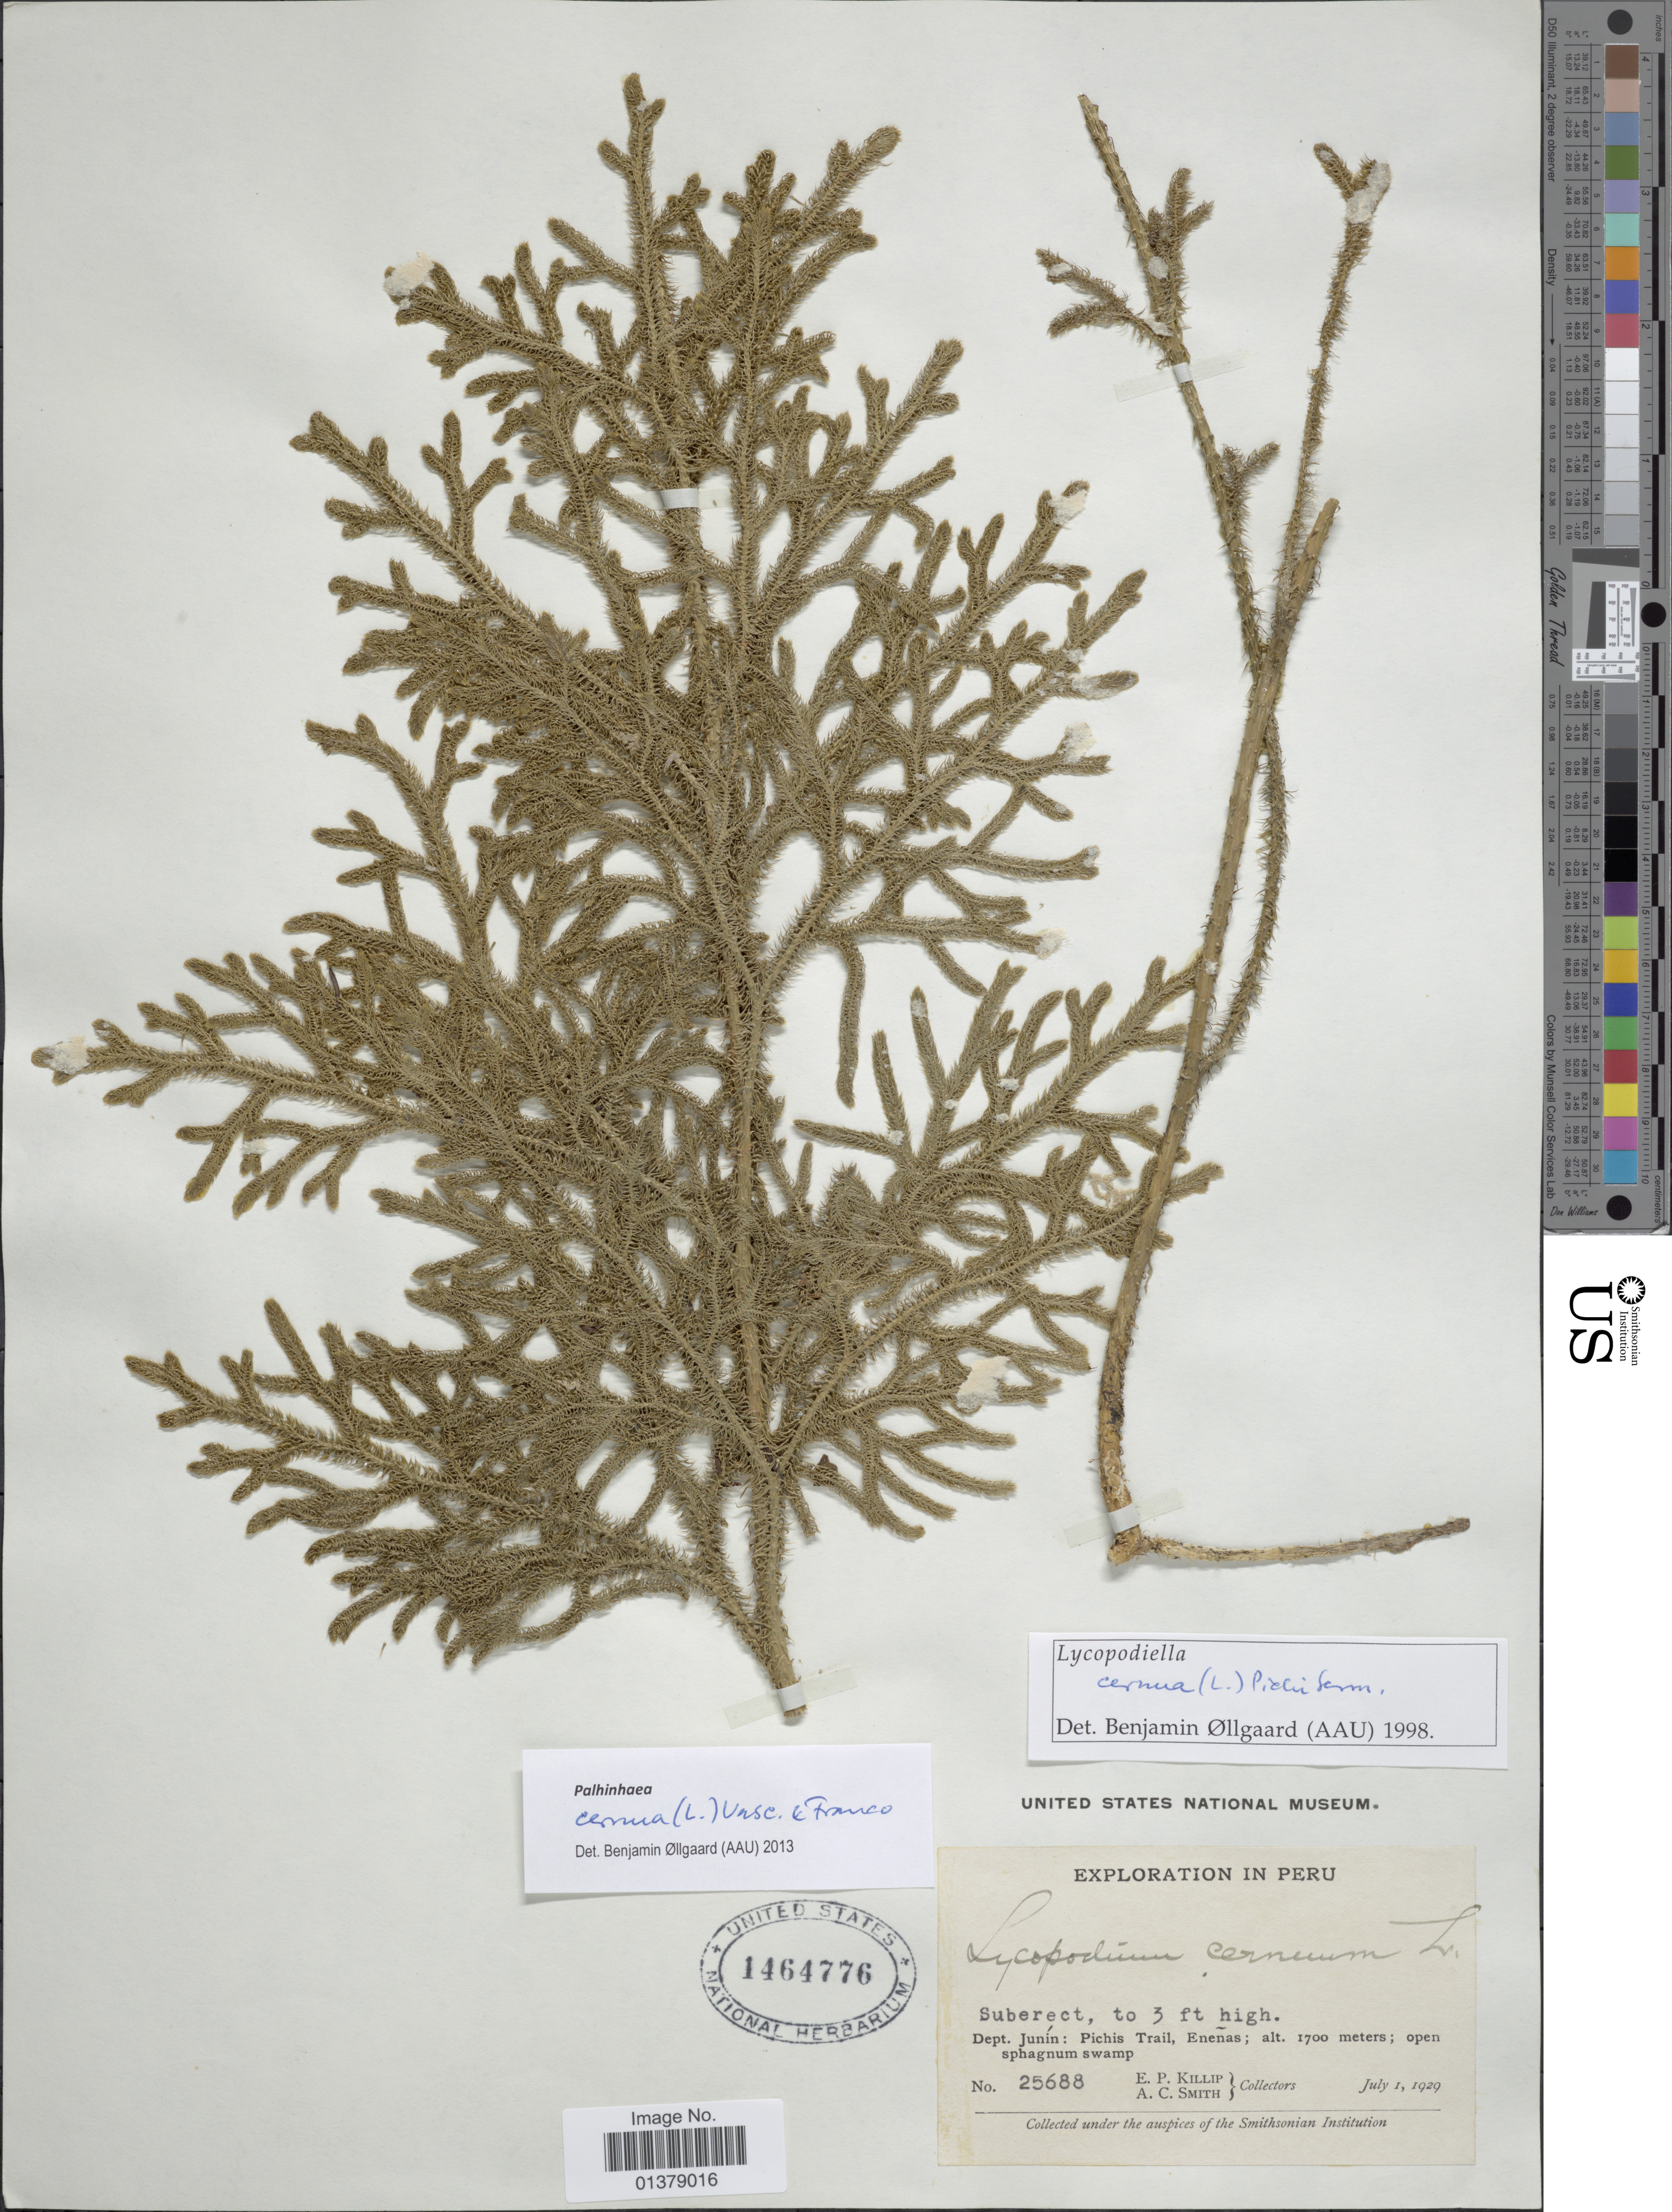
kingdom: Plantae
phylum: Tracheophyta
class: Lycopodiopsida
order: Lycopodiales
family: Lycopodiaceae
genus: Palhinhaea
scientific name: Palhinhaea cernua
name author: (L.) Vasc. & Franco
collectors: E. P. Killip & A. C. Smith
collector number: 25688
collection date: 1929-07-01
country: Peru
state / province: Junín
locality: Pichis Trail, Enenas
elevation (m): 1700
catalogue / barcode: US 1464776